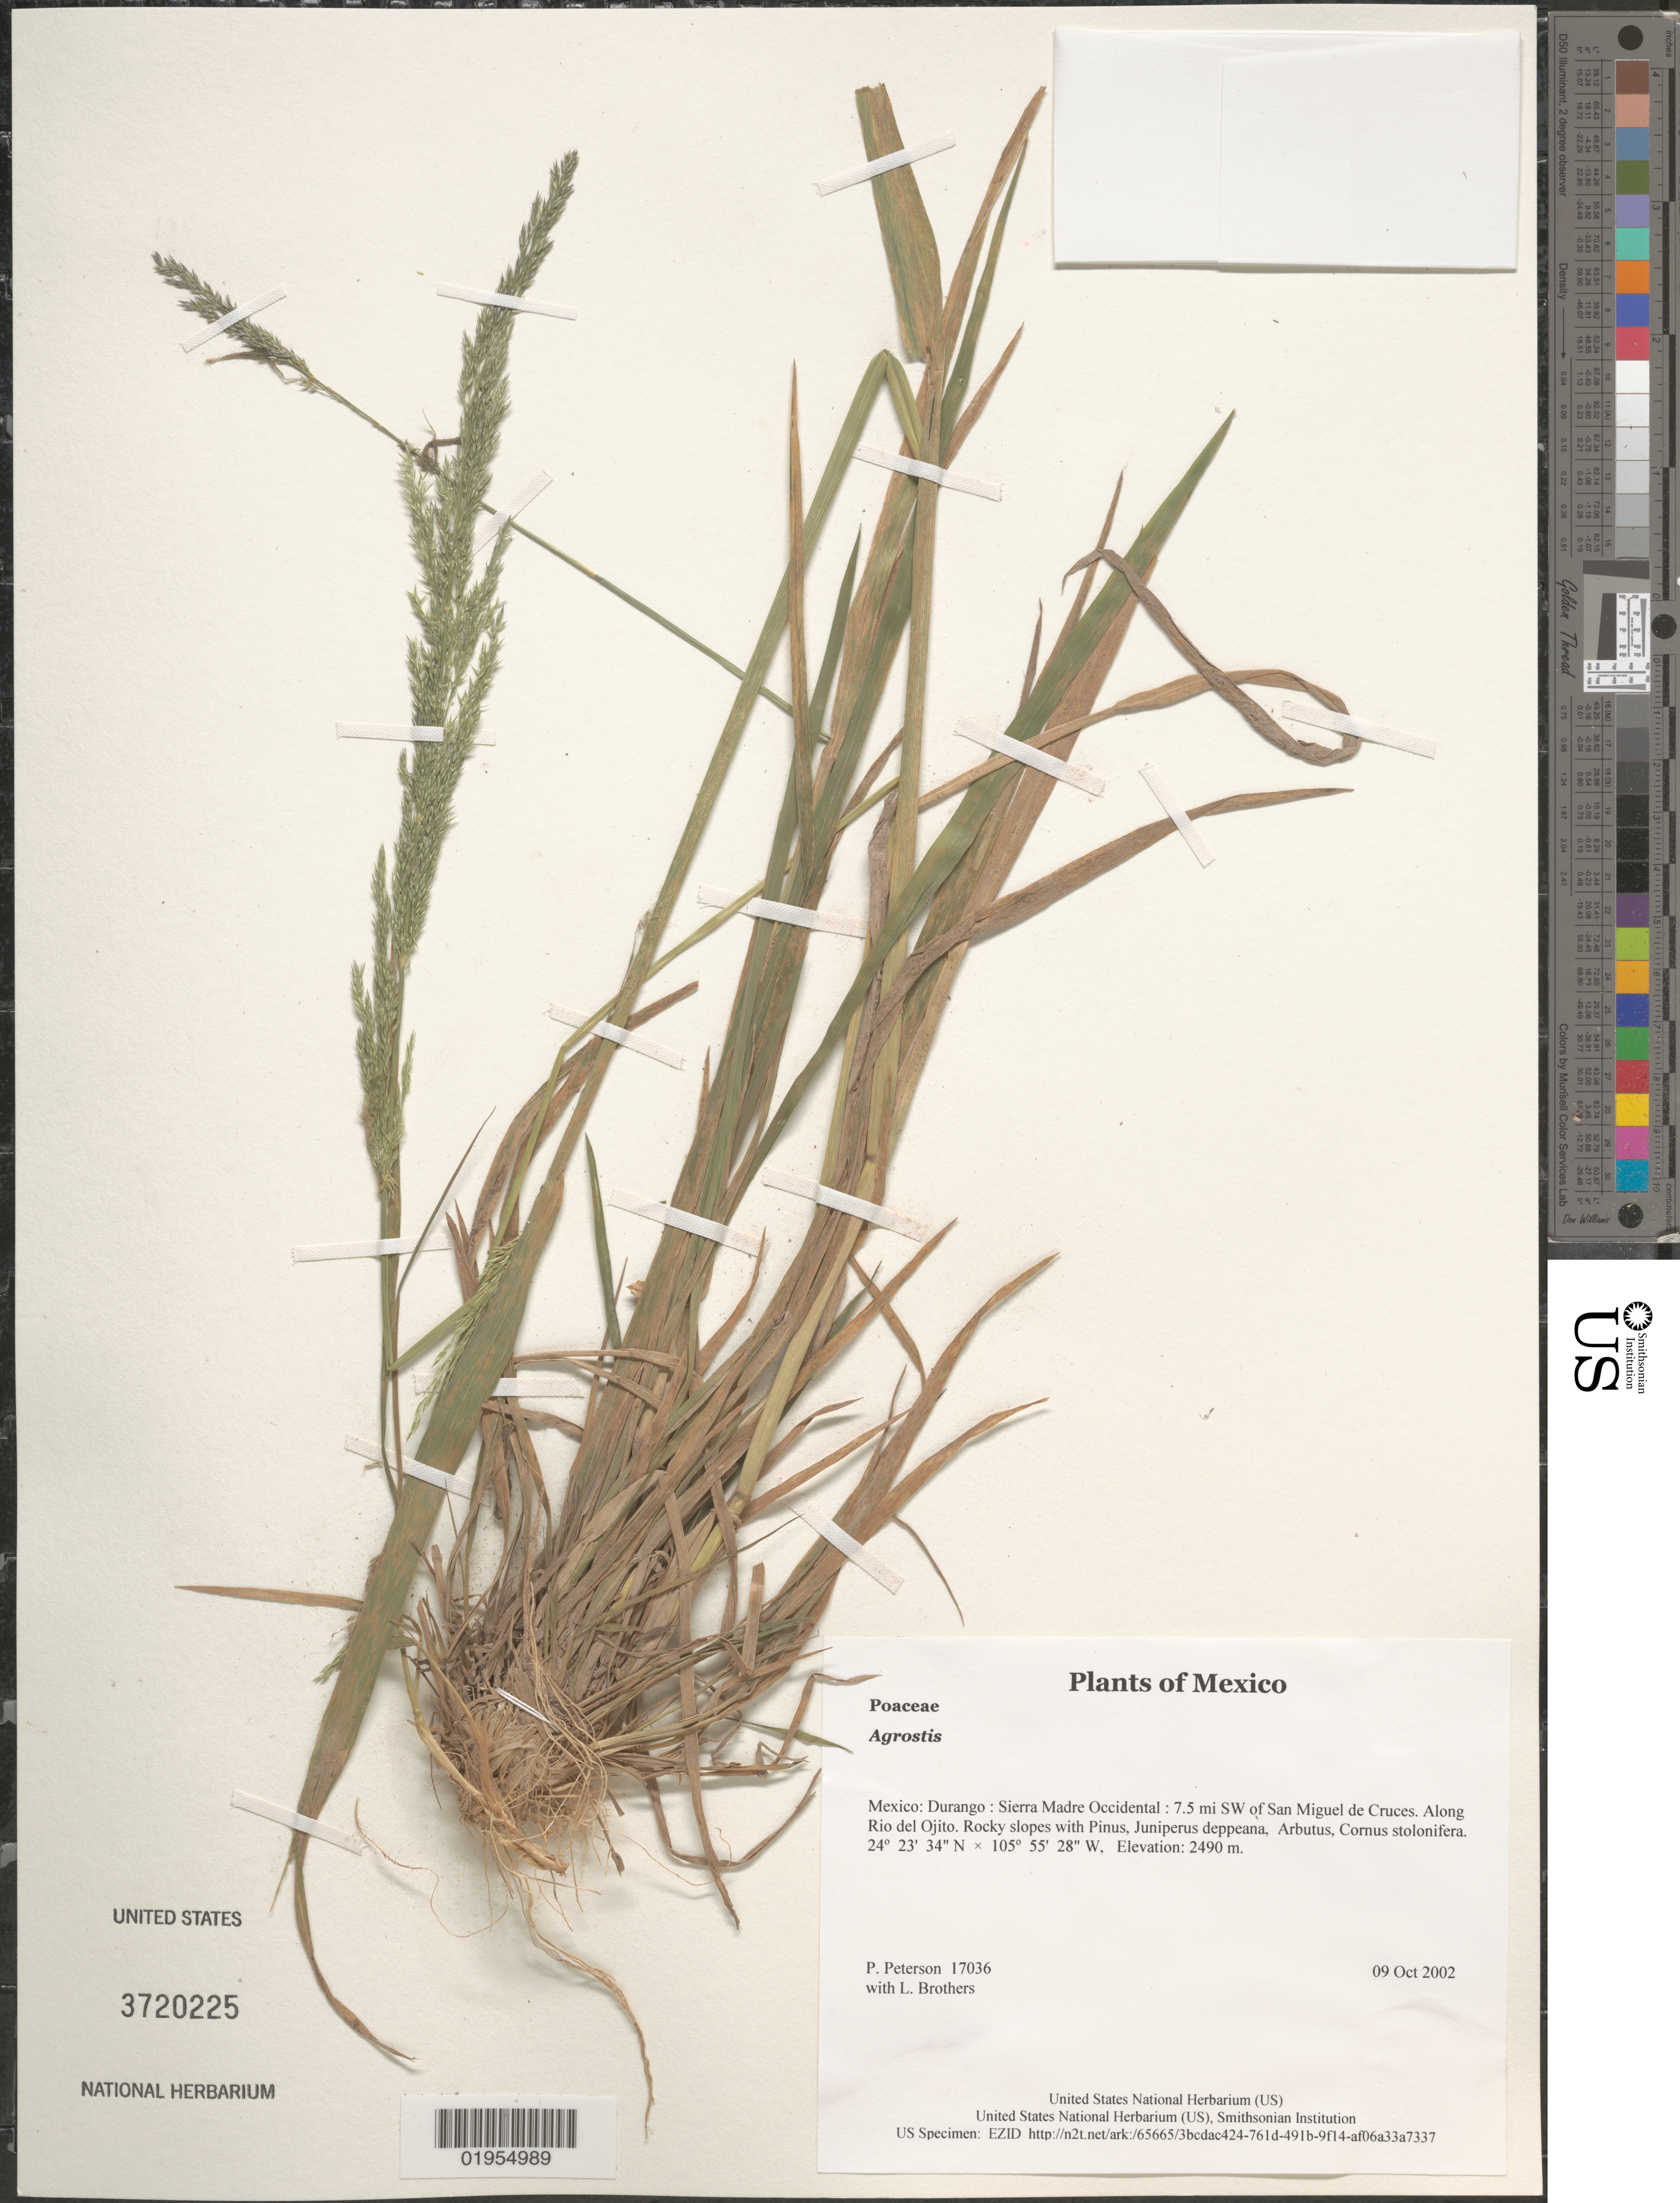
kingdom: Plantae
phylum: Tracheophyta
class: Liliopsida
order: Poales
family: Poaceae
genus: Agrostis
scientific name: Agrostis sp.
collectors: P. M. Peterson & L. E. Brothers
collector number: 17036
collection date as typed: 09 Oct 2002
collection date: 2002-10-09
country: Mexico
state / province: Durango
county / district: Sierra Madre Occidental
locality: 7.5 mi SW of San Miguel de Cruces. Along Rio del Ojito. Rocky slopes with Pinus, Juniperus deppeana, Arbutus, Cornus stolonifera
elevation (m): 2490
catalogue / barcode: US 3720225